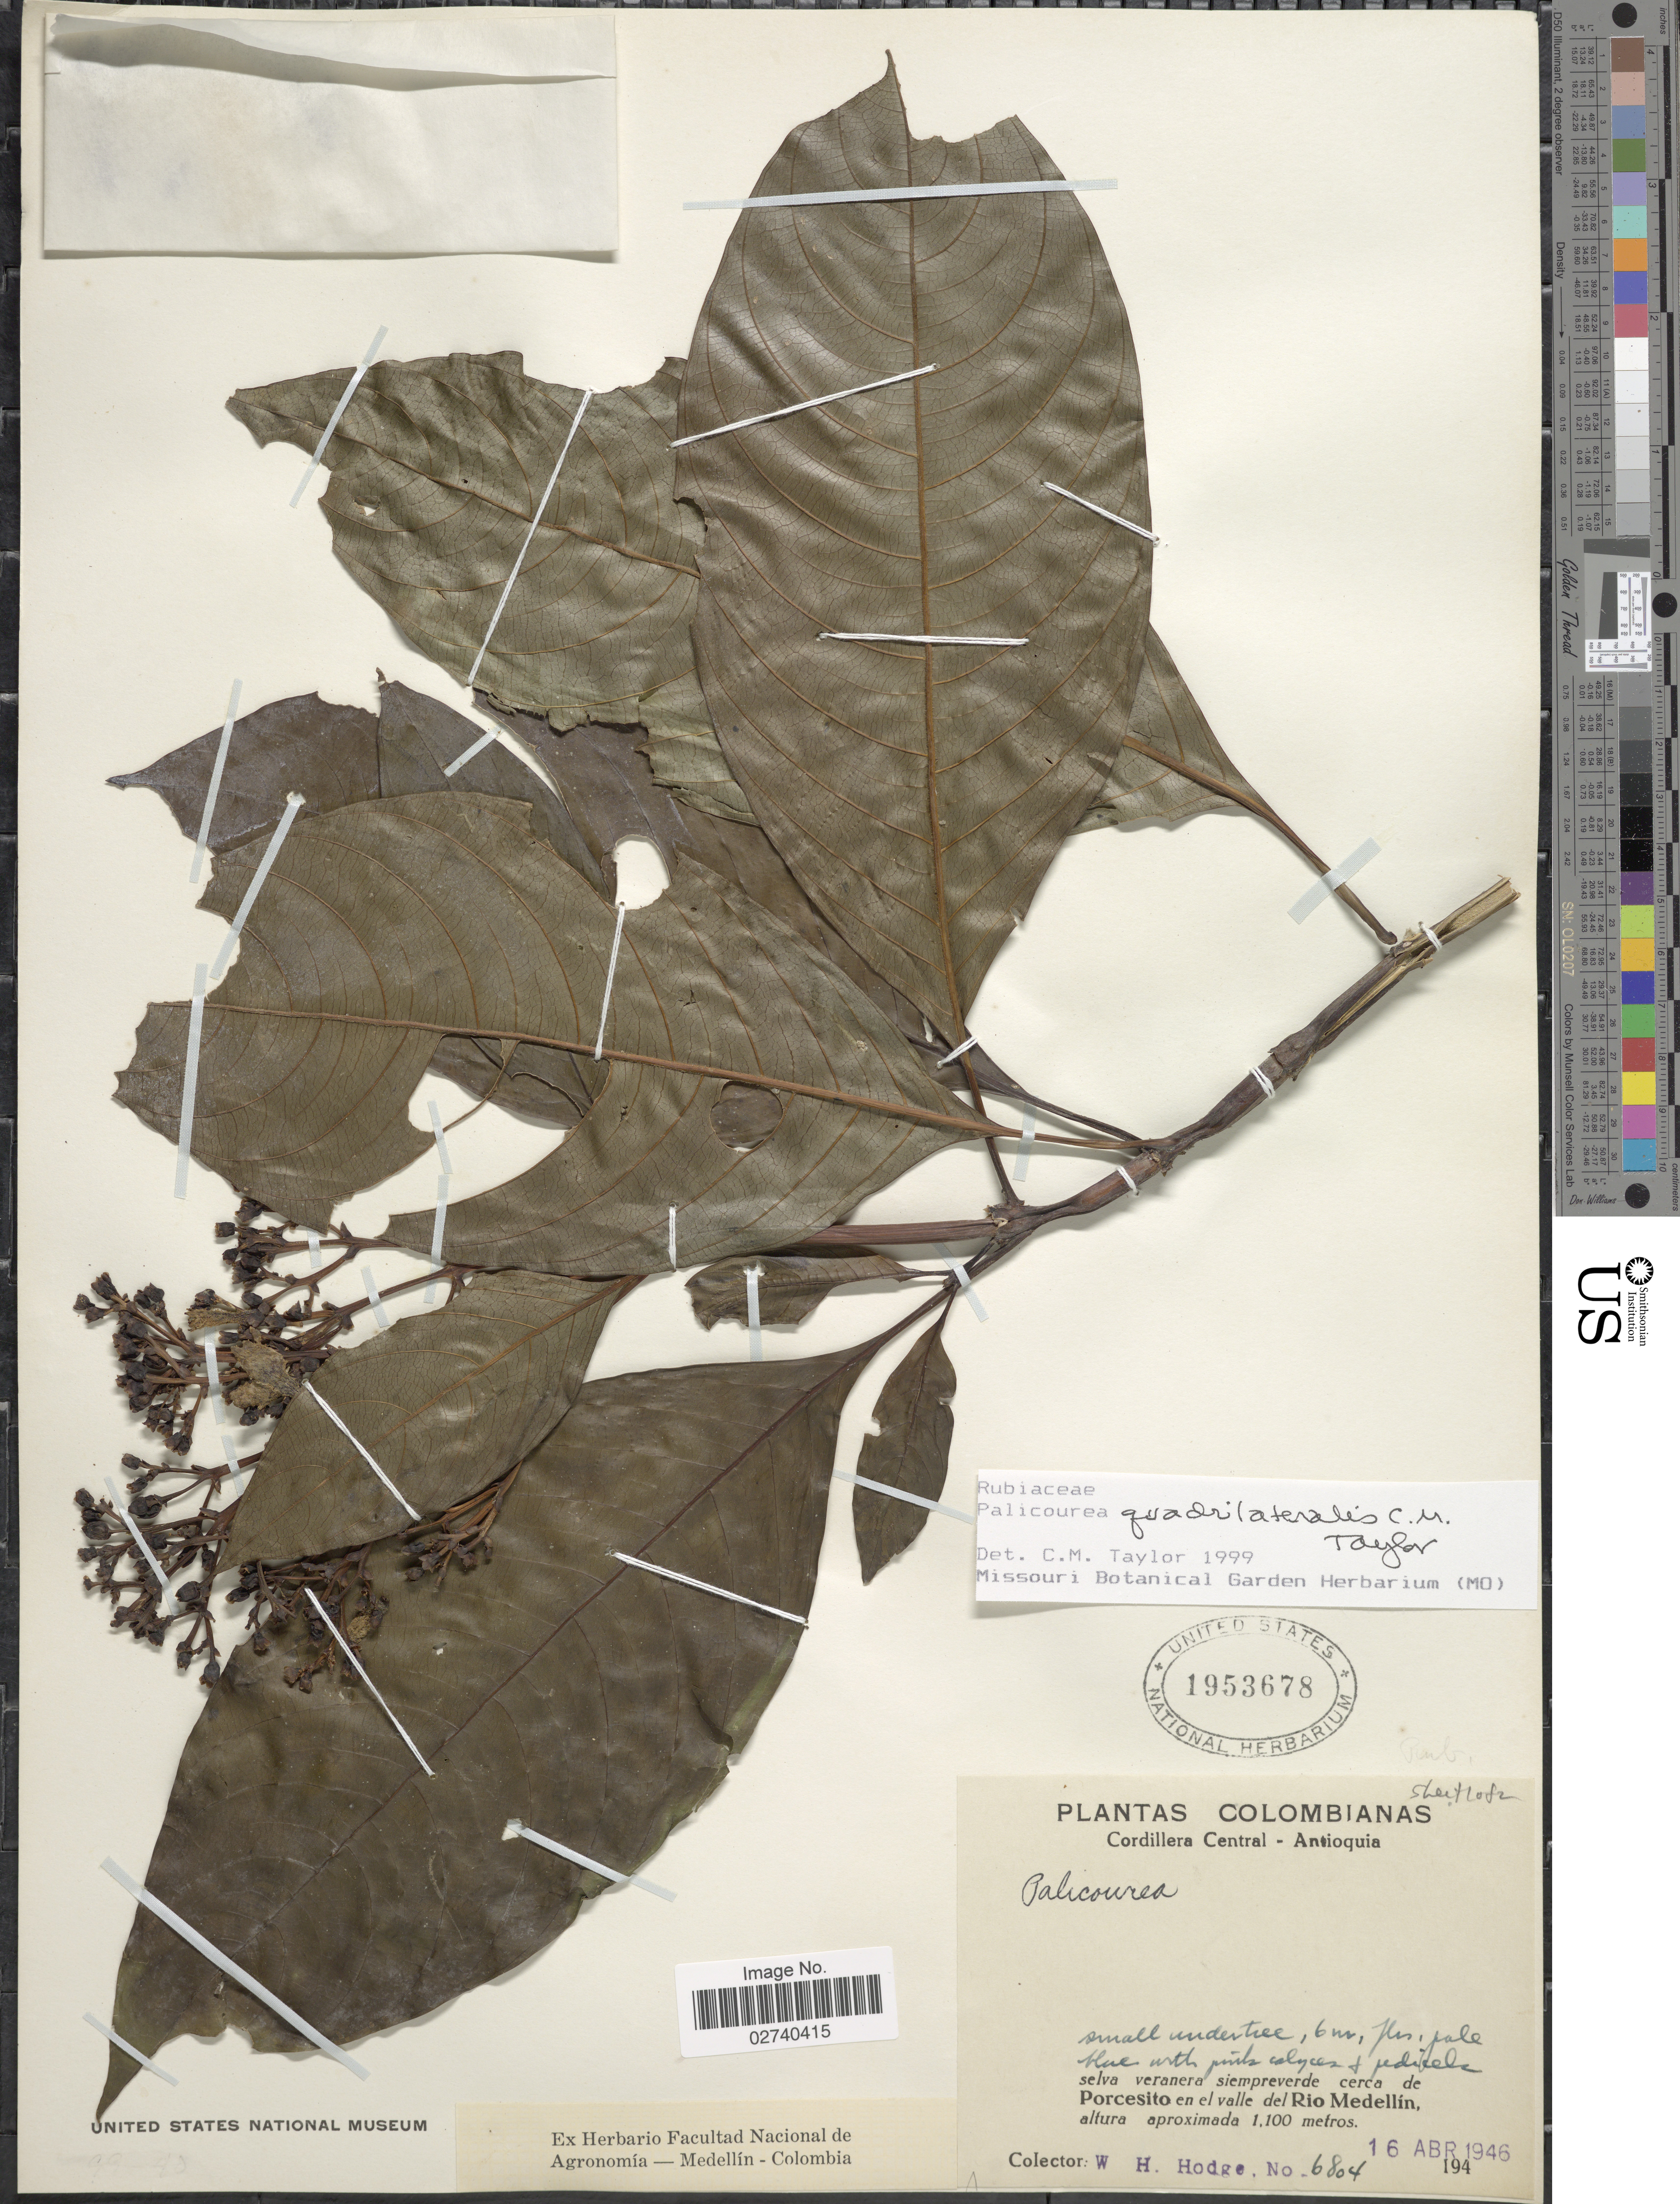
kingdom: Plantae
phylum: Tracheophyta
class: Magnoliopsida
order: Gentianales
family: Rubiaceae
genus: Palicourea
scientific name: Palicourea quadrilateralis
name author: C.M. Taylor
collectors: W. Hodge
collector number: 6804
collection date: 1946-04-16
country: Colombia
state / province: Antioquia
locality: Cordillera Central. Selva veranera siempreverde cerca de Porcesito en el valle del Rio Medellin.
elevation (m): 1100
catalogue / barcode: US 1953678